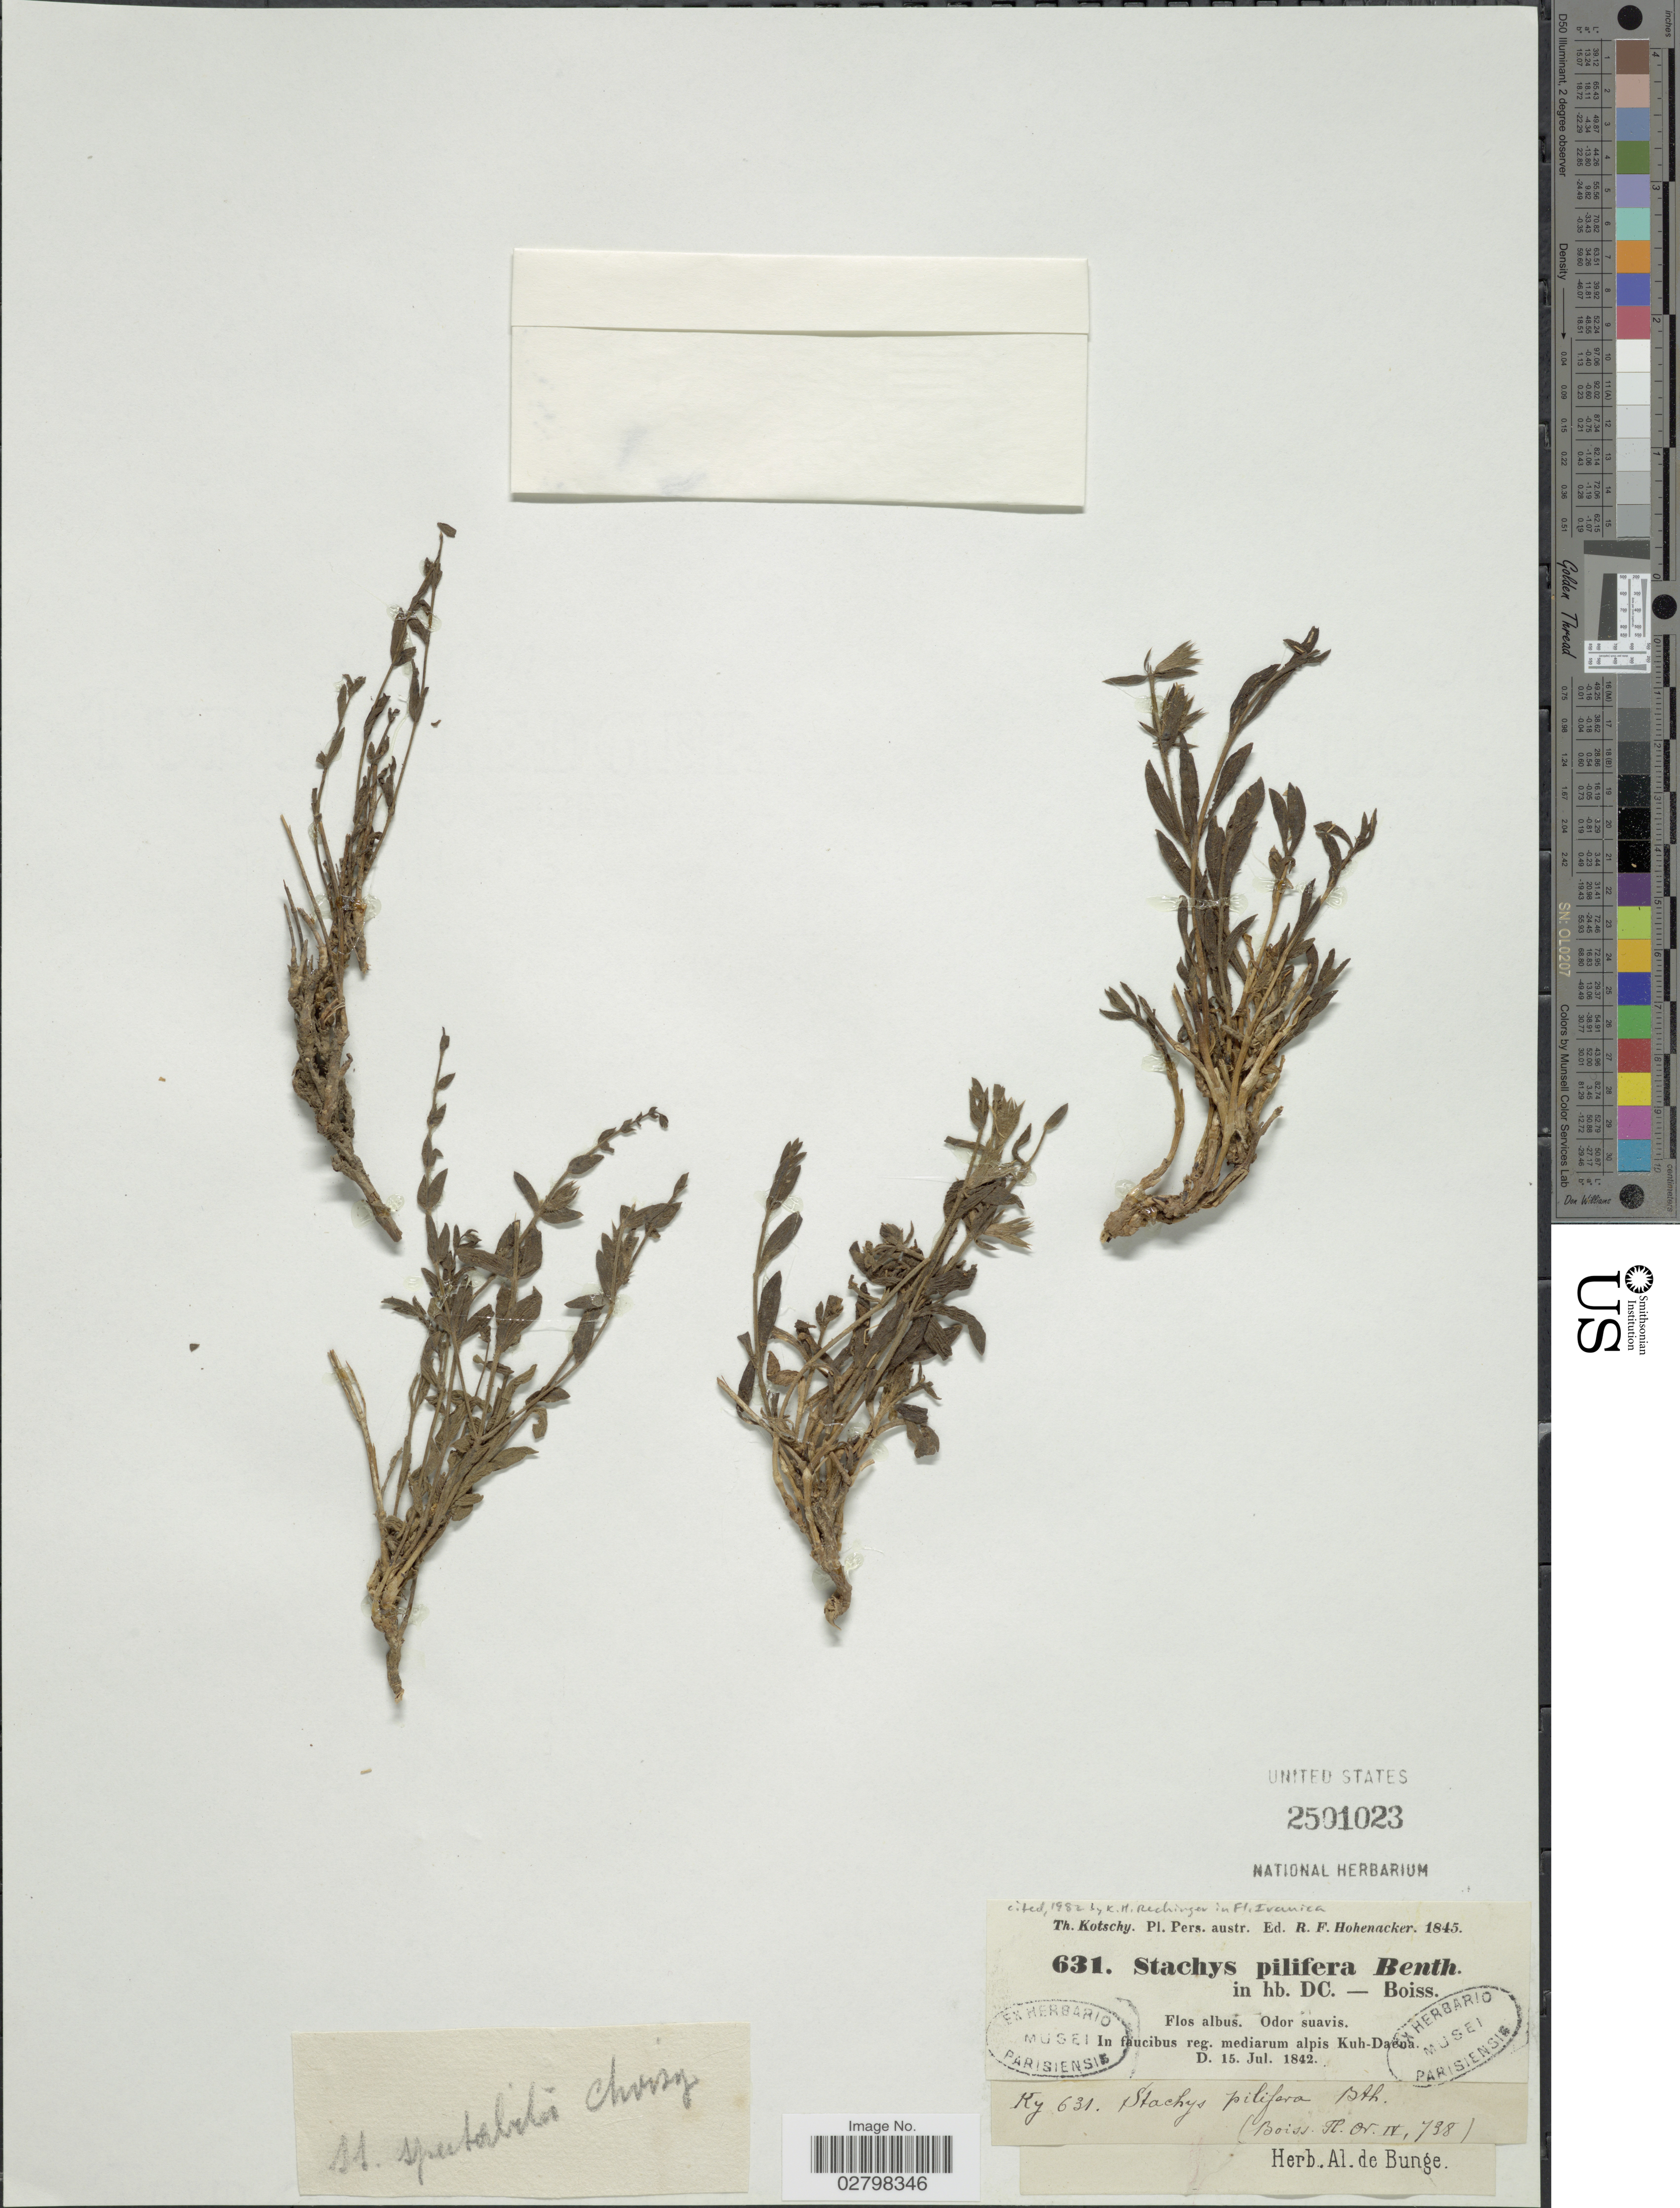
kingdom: Plantae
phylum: Tracheophyta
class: Magnoliopsida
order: Lamiales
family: Lamiaceae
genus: Stachys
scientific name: Stachys pilifera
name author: Benth.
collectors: K. G. Kotschy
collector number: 631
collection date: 1842-07-15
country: Iran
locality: Pers. austr. In faucibus reg. mediarum alpis Kuh-Daëna.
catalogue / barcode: US 2501023